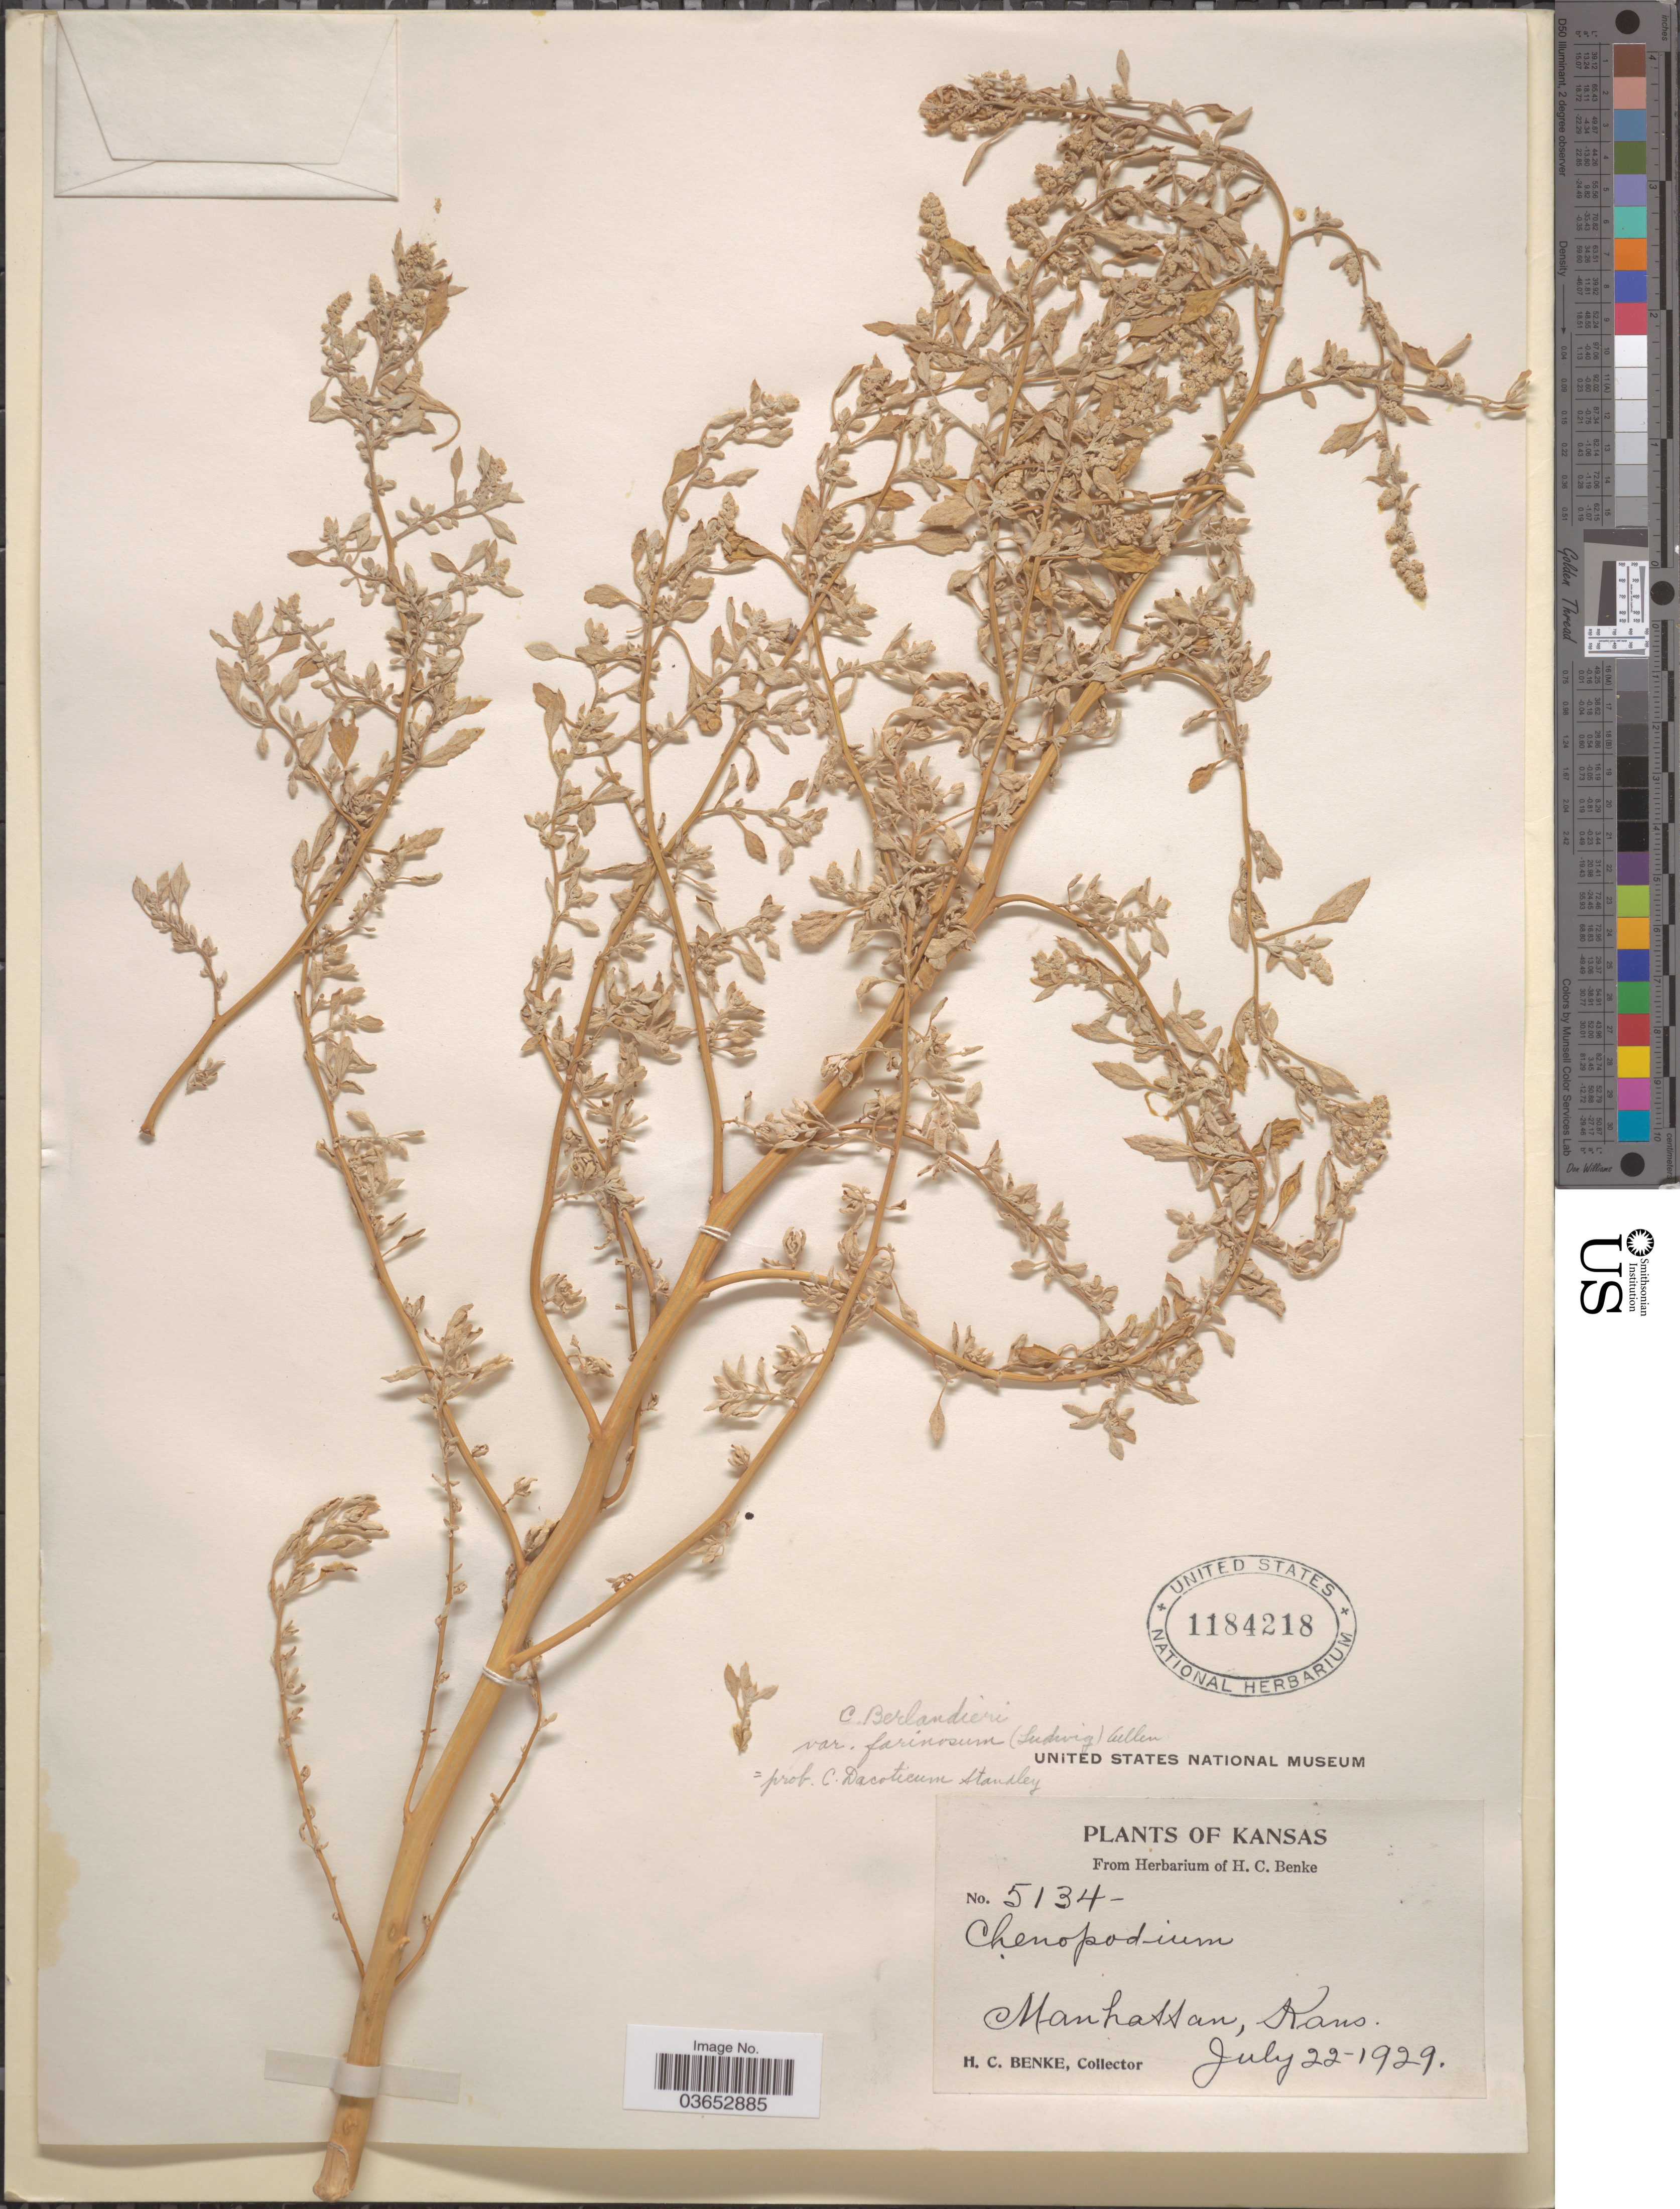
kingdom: Plantae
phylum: Tracheophyta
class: Magnoliopsida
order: Caryophyllales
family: Amaranthaceae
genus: Chenopodium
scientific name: Chenopodium dacoticum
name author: Standl.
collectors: H. Benke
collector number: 5134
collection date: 1929-07-22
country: United States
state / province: Kansas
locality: Manhattan.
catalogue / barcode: US 1184218